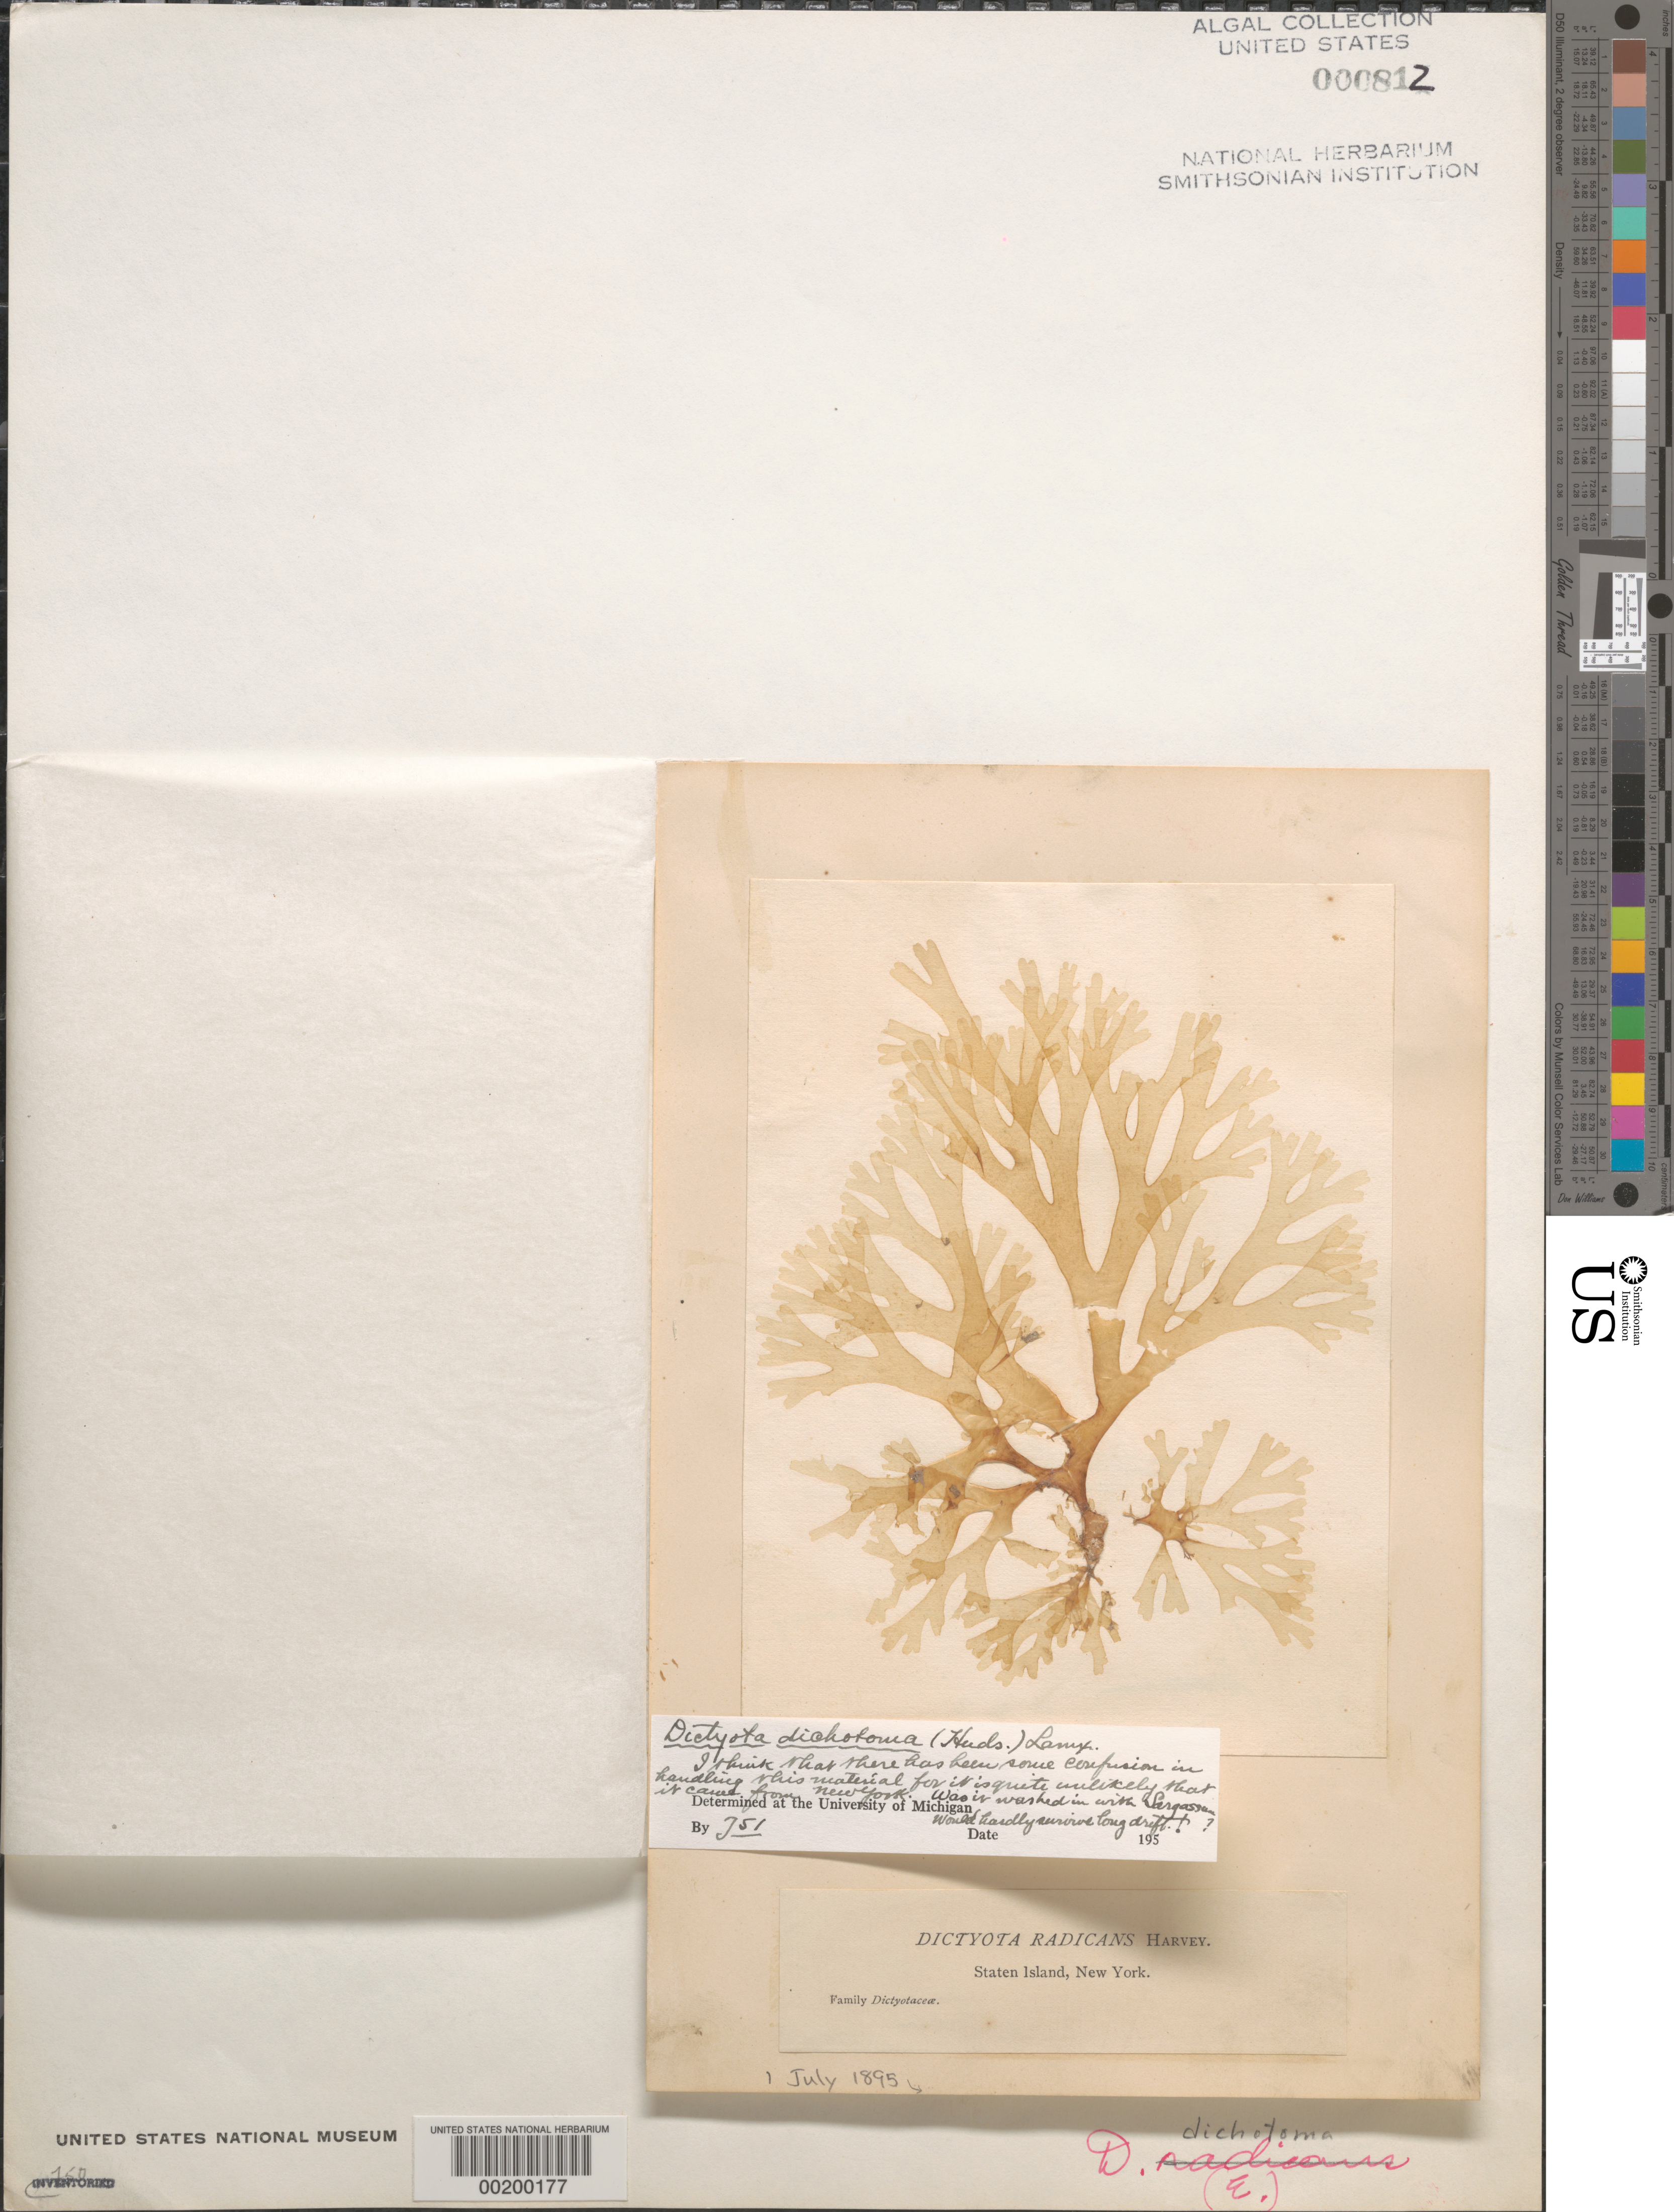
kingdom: Chromista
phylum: Ochrophyta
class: Phaeophyceae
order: Dictyotales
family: Dictyotaceae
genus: Dictyota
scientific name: Dictyota dichotoma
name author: (Huds.) J.V.Lamouroux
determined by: Taylor, William R.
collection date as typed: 01 Jul 1895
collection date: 1895-07-01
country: United States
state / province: New York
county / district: Richmond County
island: Staten Island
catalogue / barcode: US 812